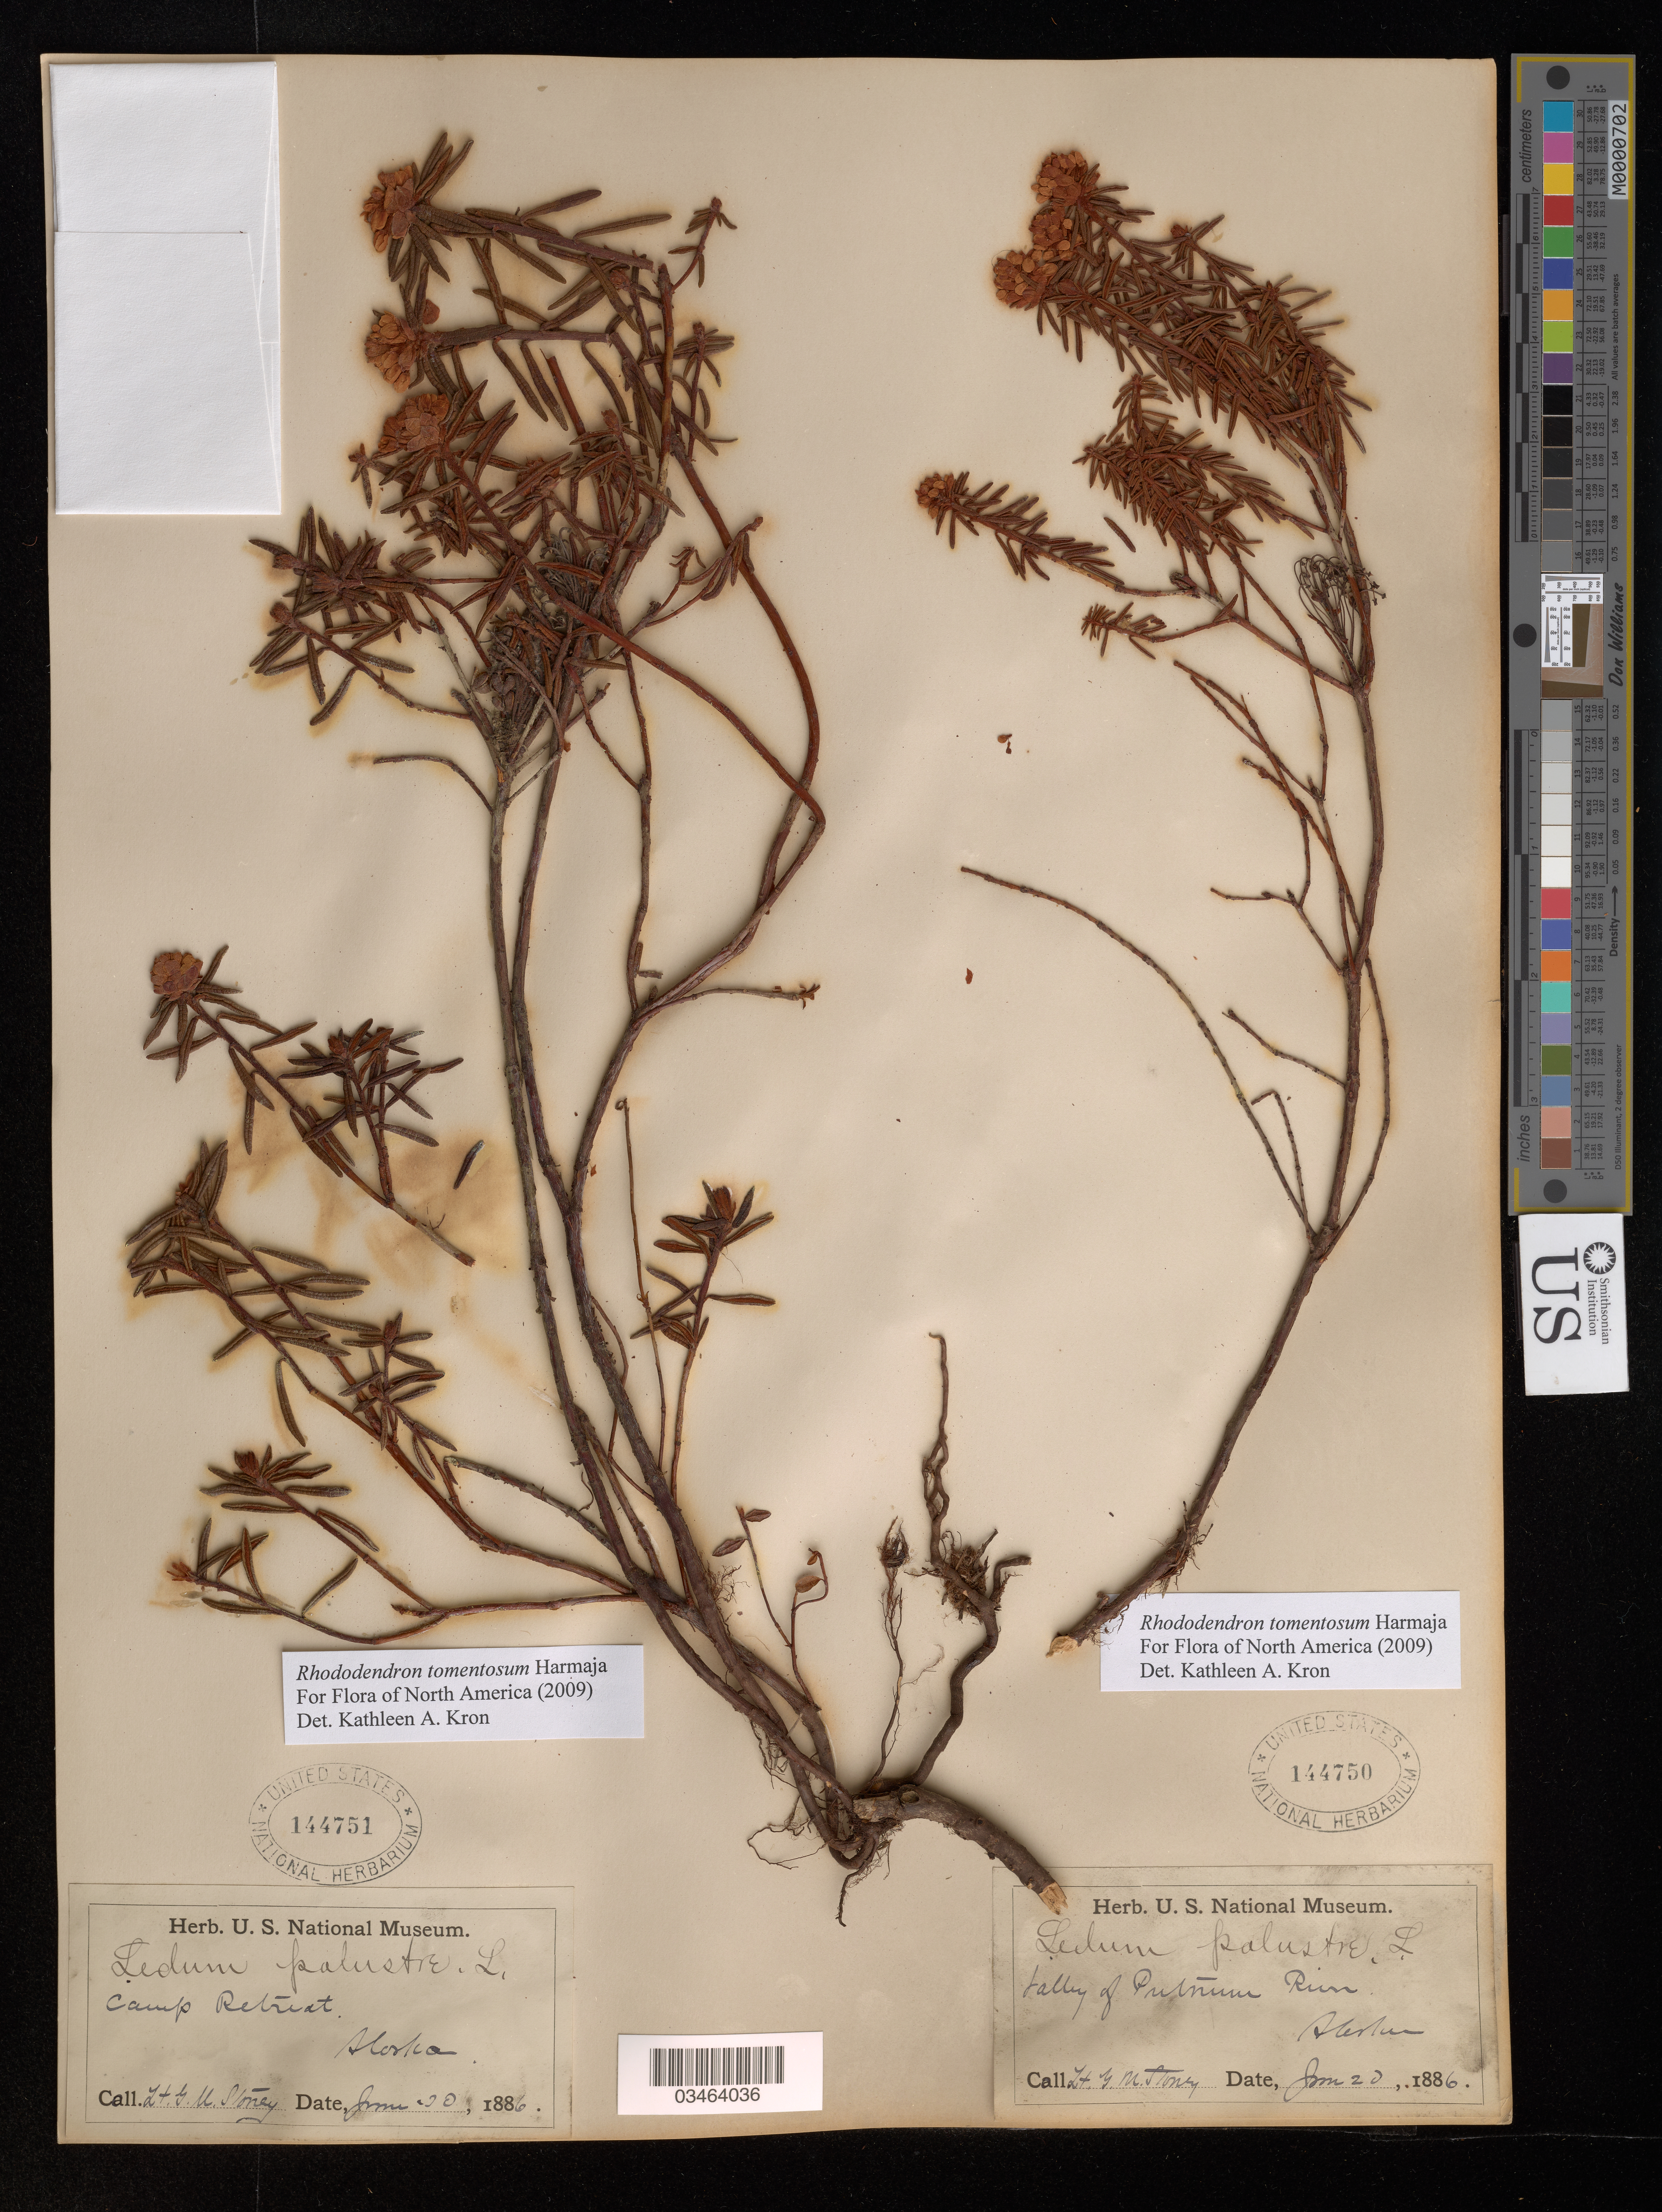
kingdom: Plantae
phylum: Tracheophyta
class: Magnoliopsida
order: Ericales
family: Ericaceae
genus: Rhododendron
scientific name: Rhododendron tomentosum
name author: Harmaja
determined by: Kron, K. A.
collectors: G. Stoney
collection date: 1886-06-20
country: United States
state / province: Alaska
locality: Camp Retreat.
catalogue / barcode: US 144751